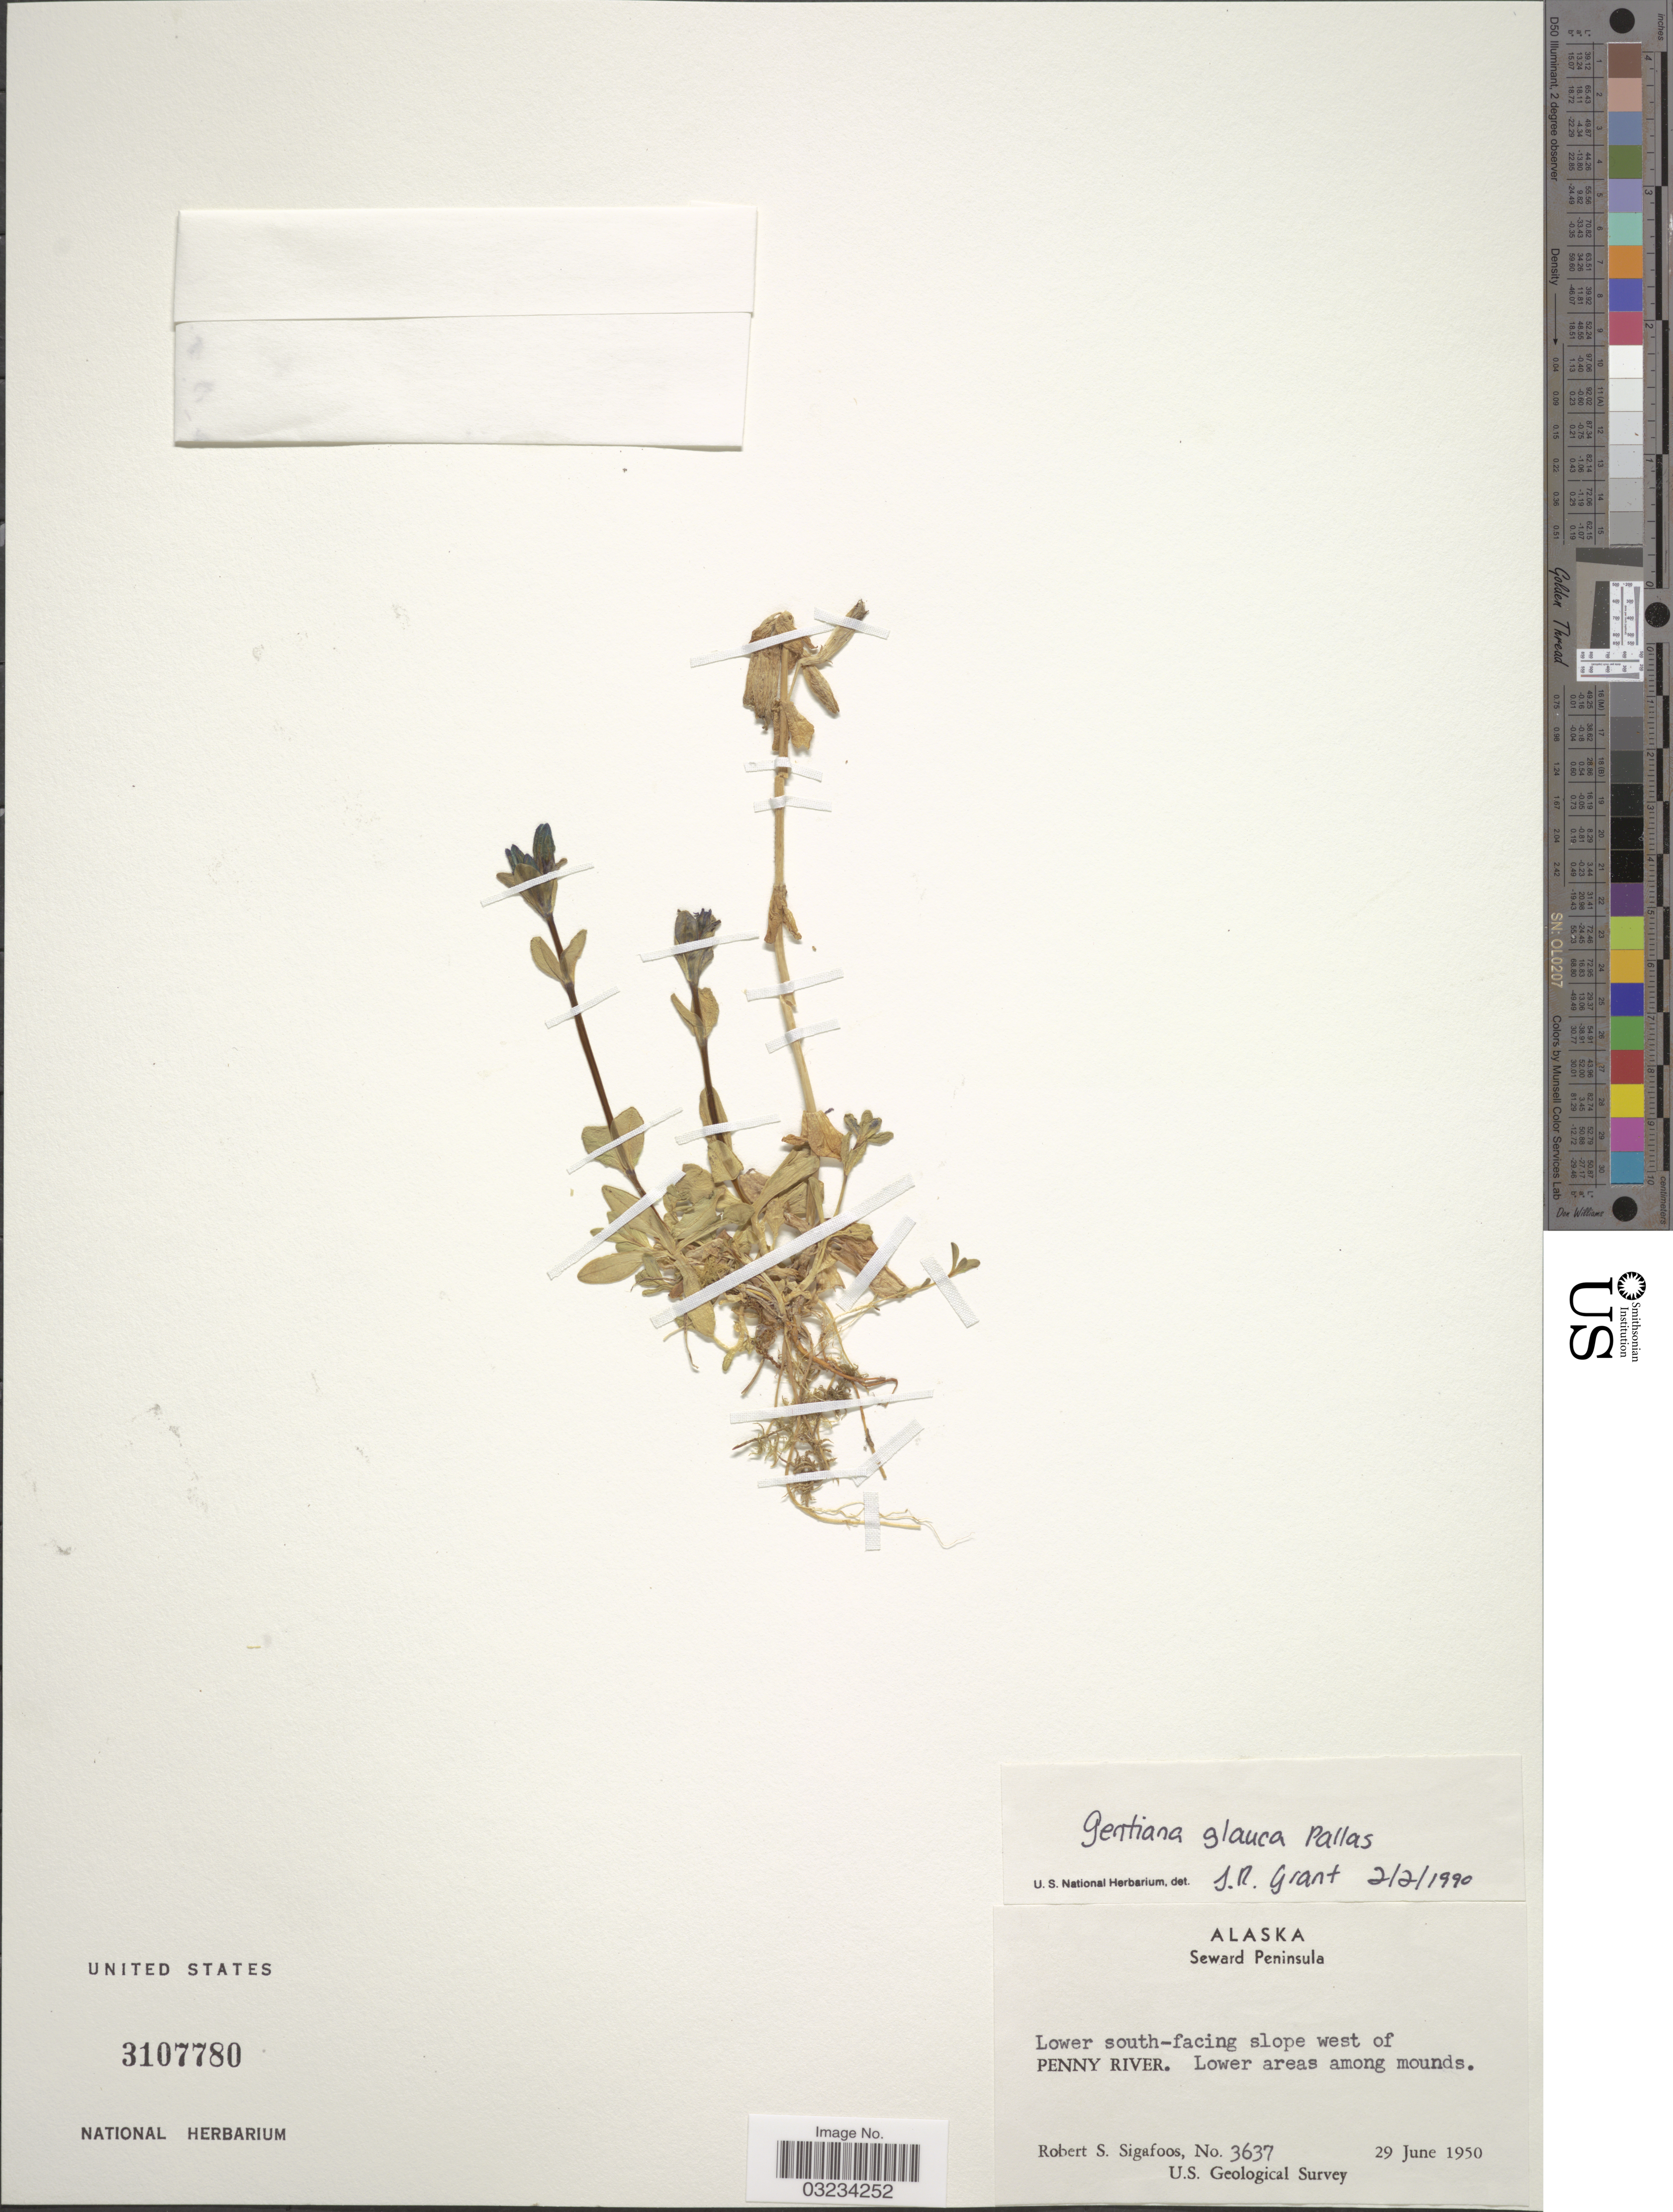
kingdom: Plantae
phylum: Tracheophyta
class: Magnoliopsida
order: Gentianales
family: Gentianaceae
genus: Gentiana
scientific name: Gentiana glauca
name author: Pall.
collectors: R. Sigafoos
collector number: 3637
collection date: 1950-06-29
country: United States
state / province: Alaska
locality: Seward Peninsula, Lower south-facing slope west of Penny River.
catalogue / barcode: US 3107780